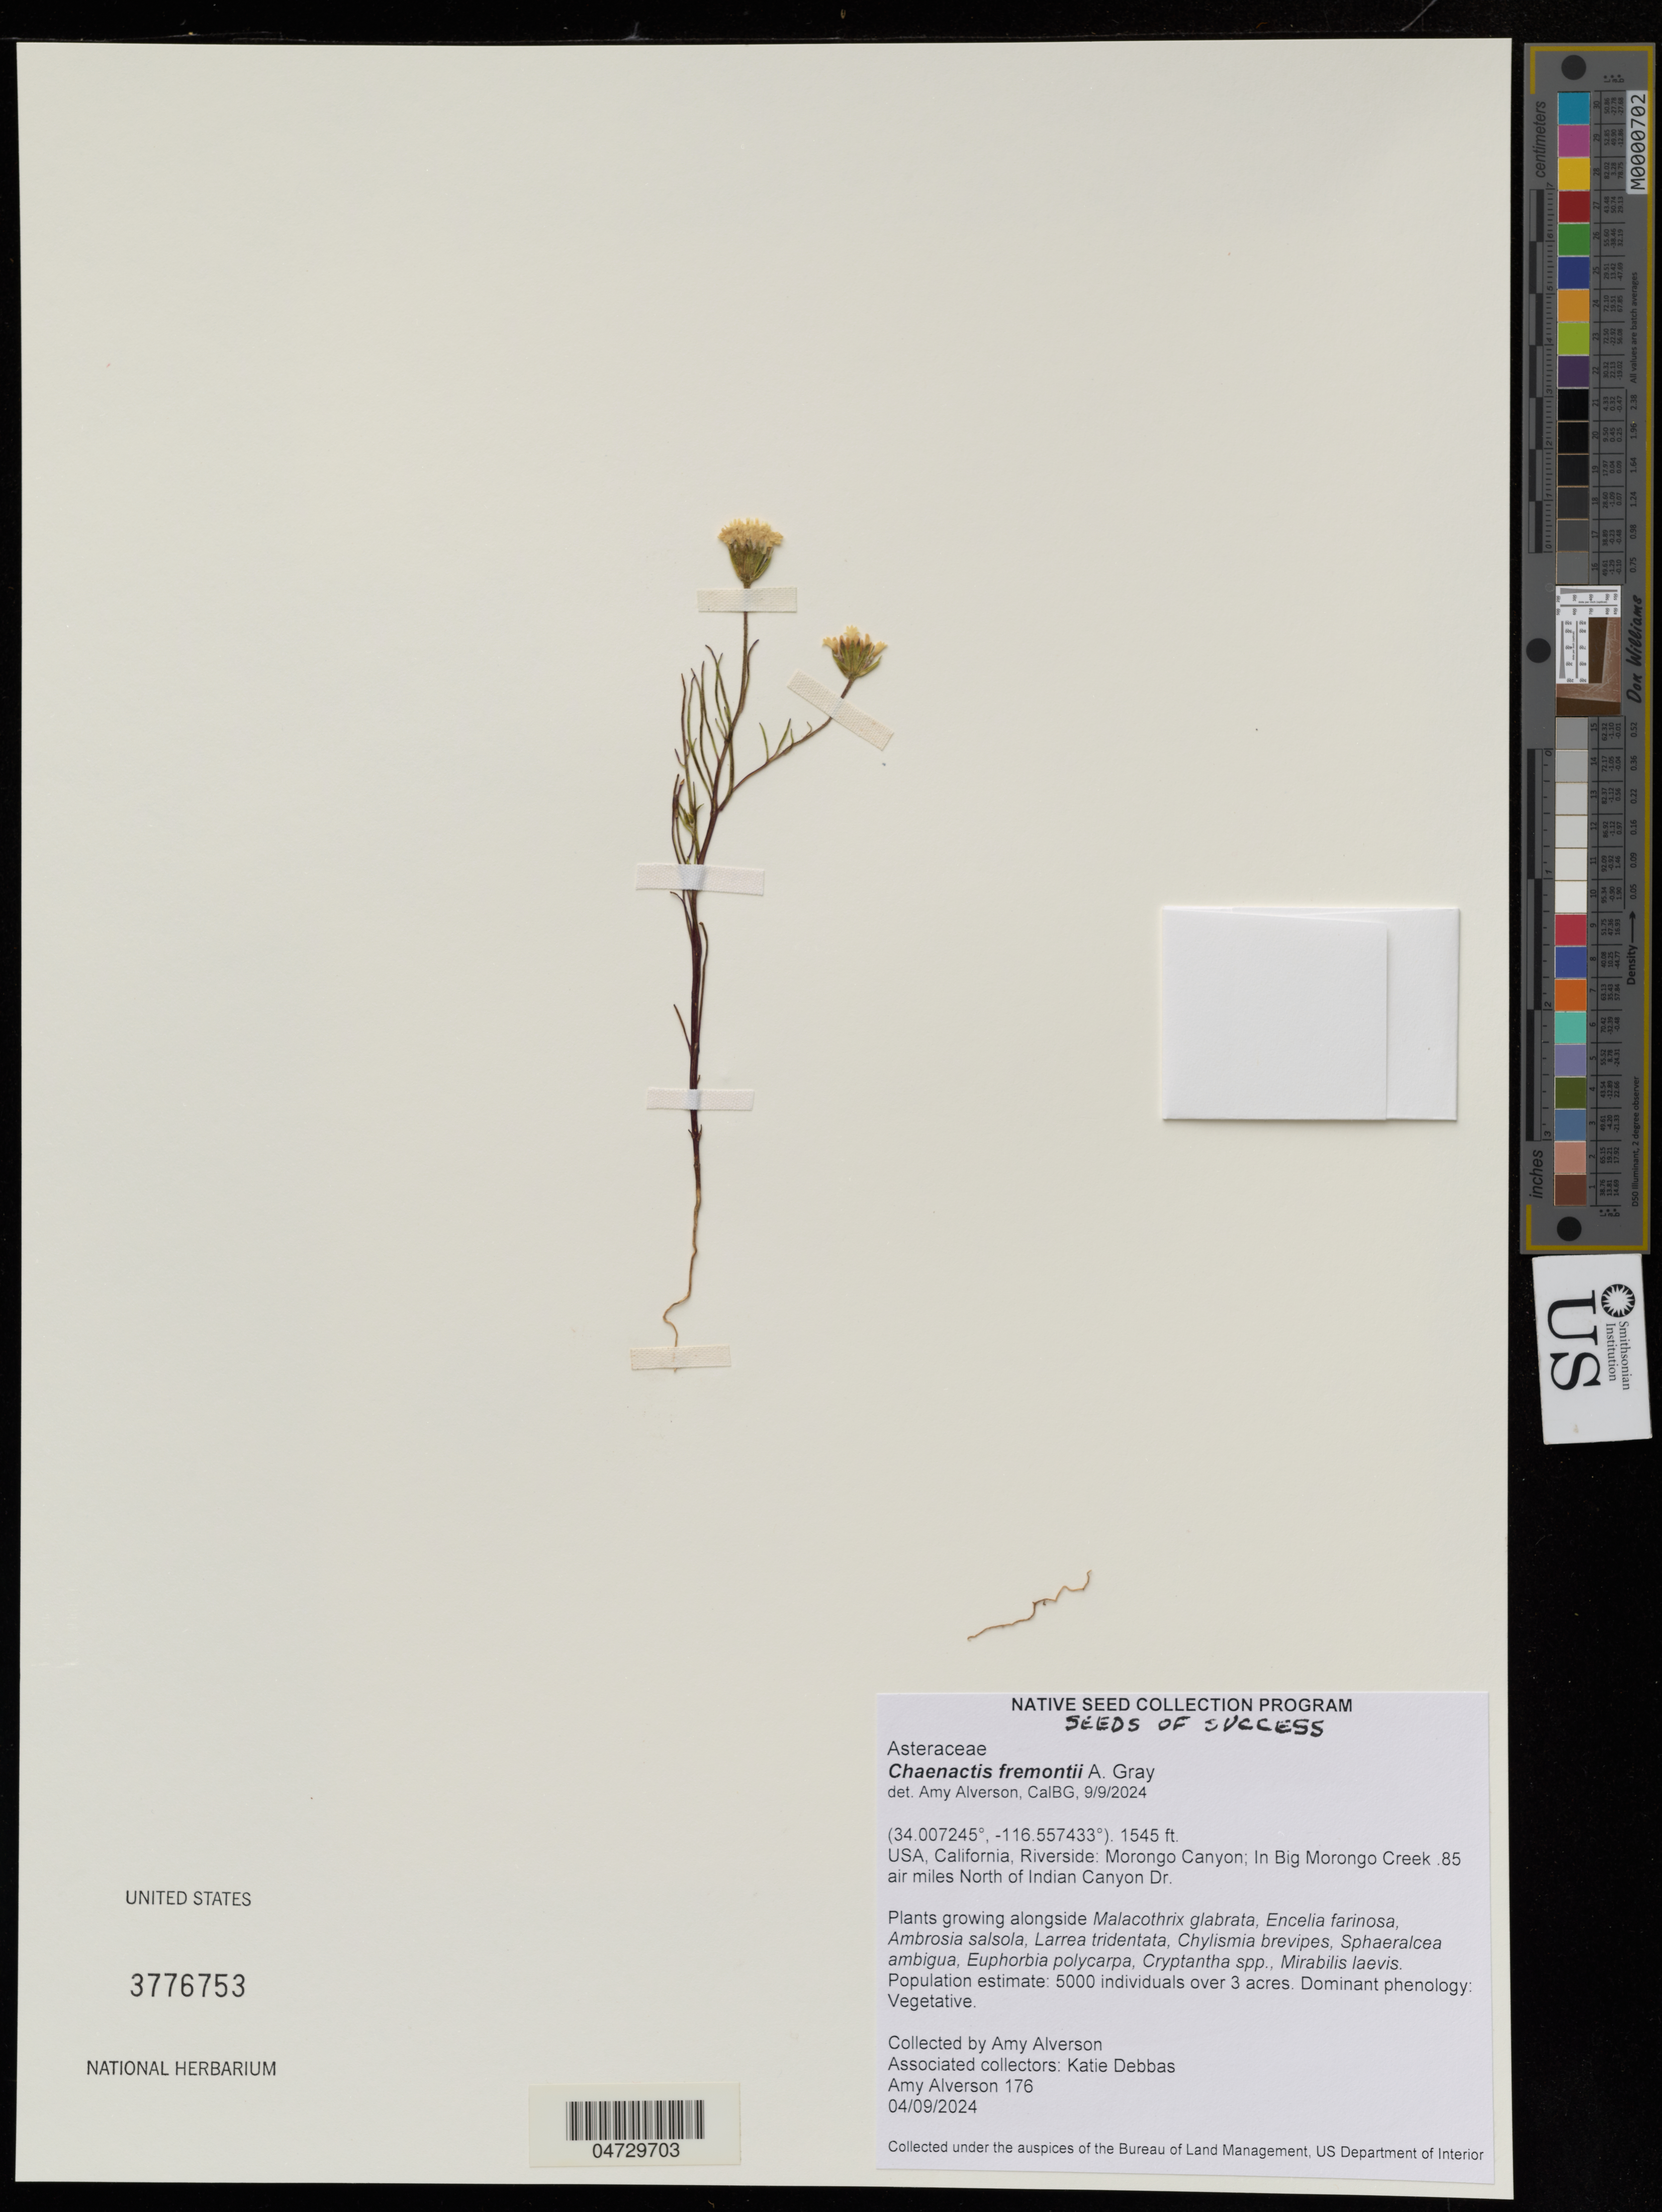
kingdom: Plantae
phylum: Tracheophyta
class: Magnoliopsida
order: Asterales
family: Asteraceae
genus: Chaenactis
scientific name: Chaenactis fremontii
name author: A. Gray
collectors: A. Alverson & K. Debbas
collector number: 176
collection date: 2024-04-09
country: United States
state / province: California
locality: Riverside: Morongo Canyon; In Big Morongo Creek .85 air miles North of Indian Canyon Dr.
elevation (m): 471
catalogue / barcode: US 3776753